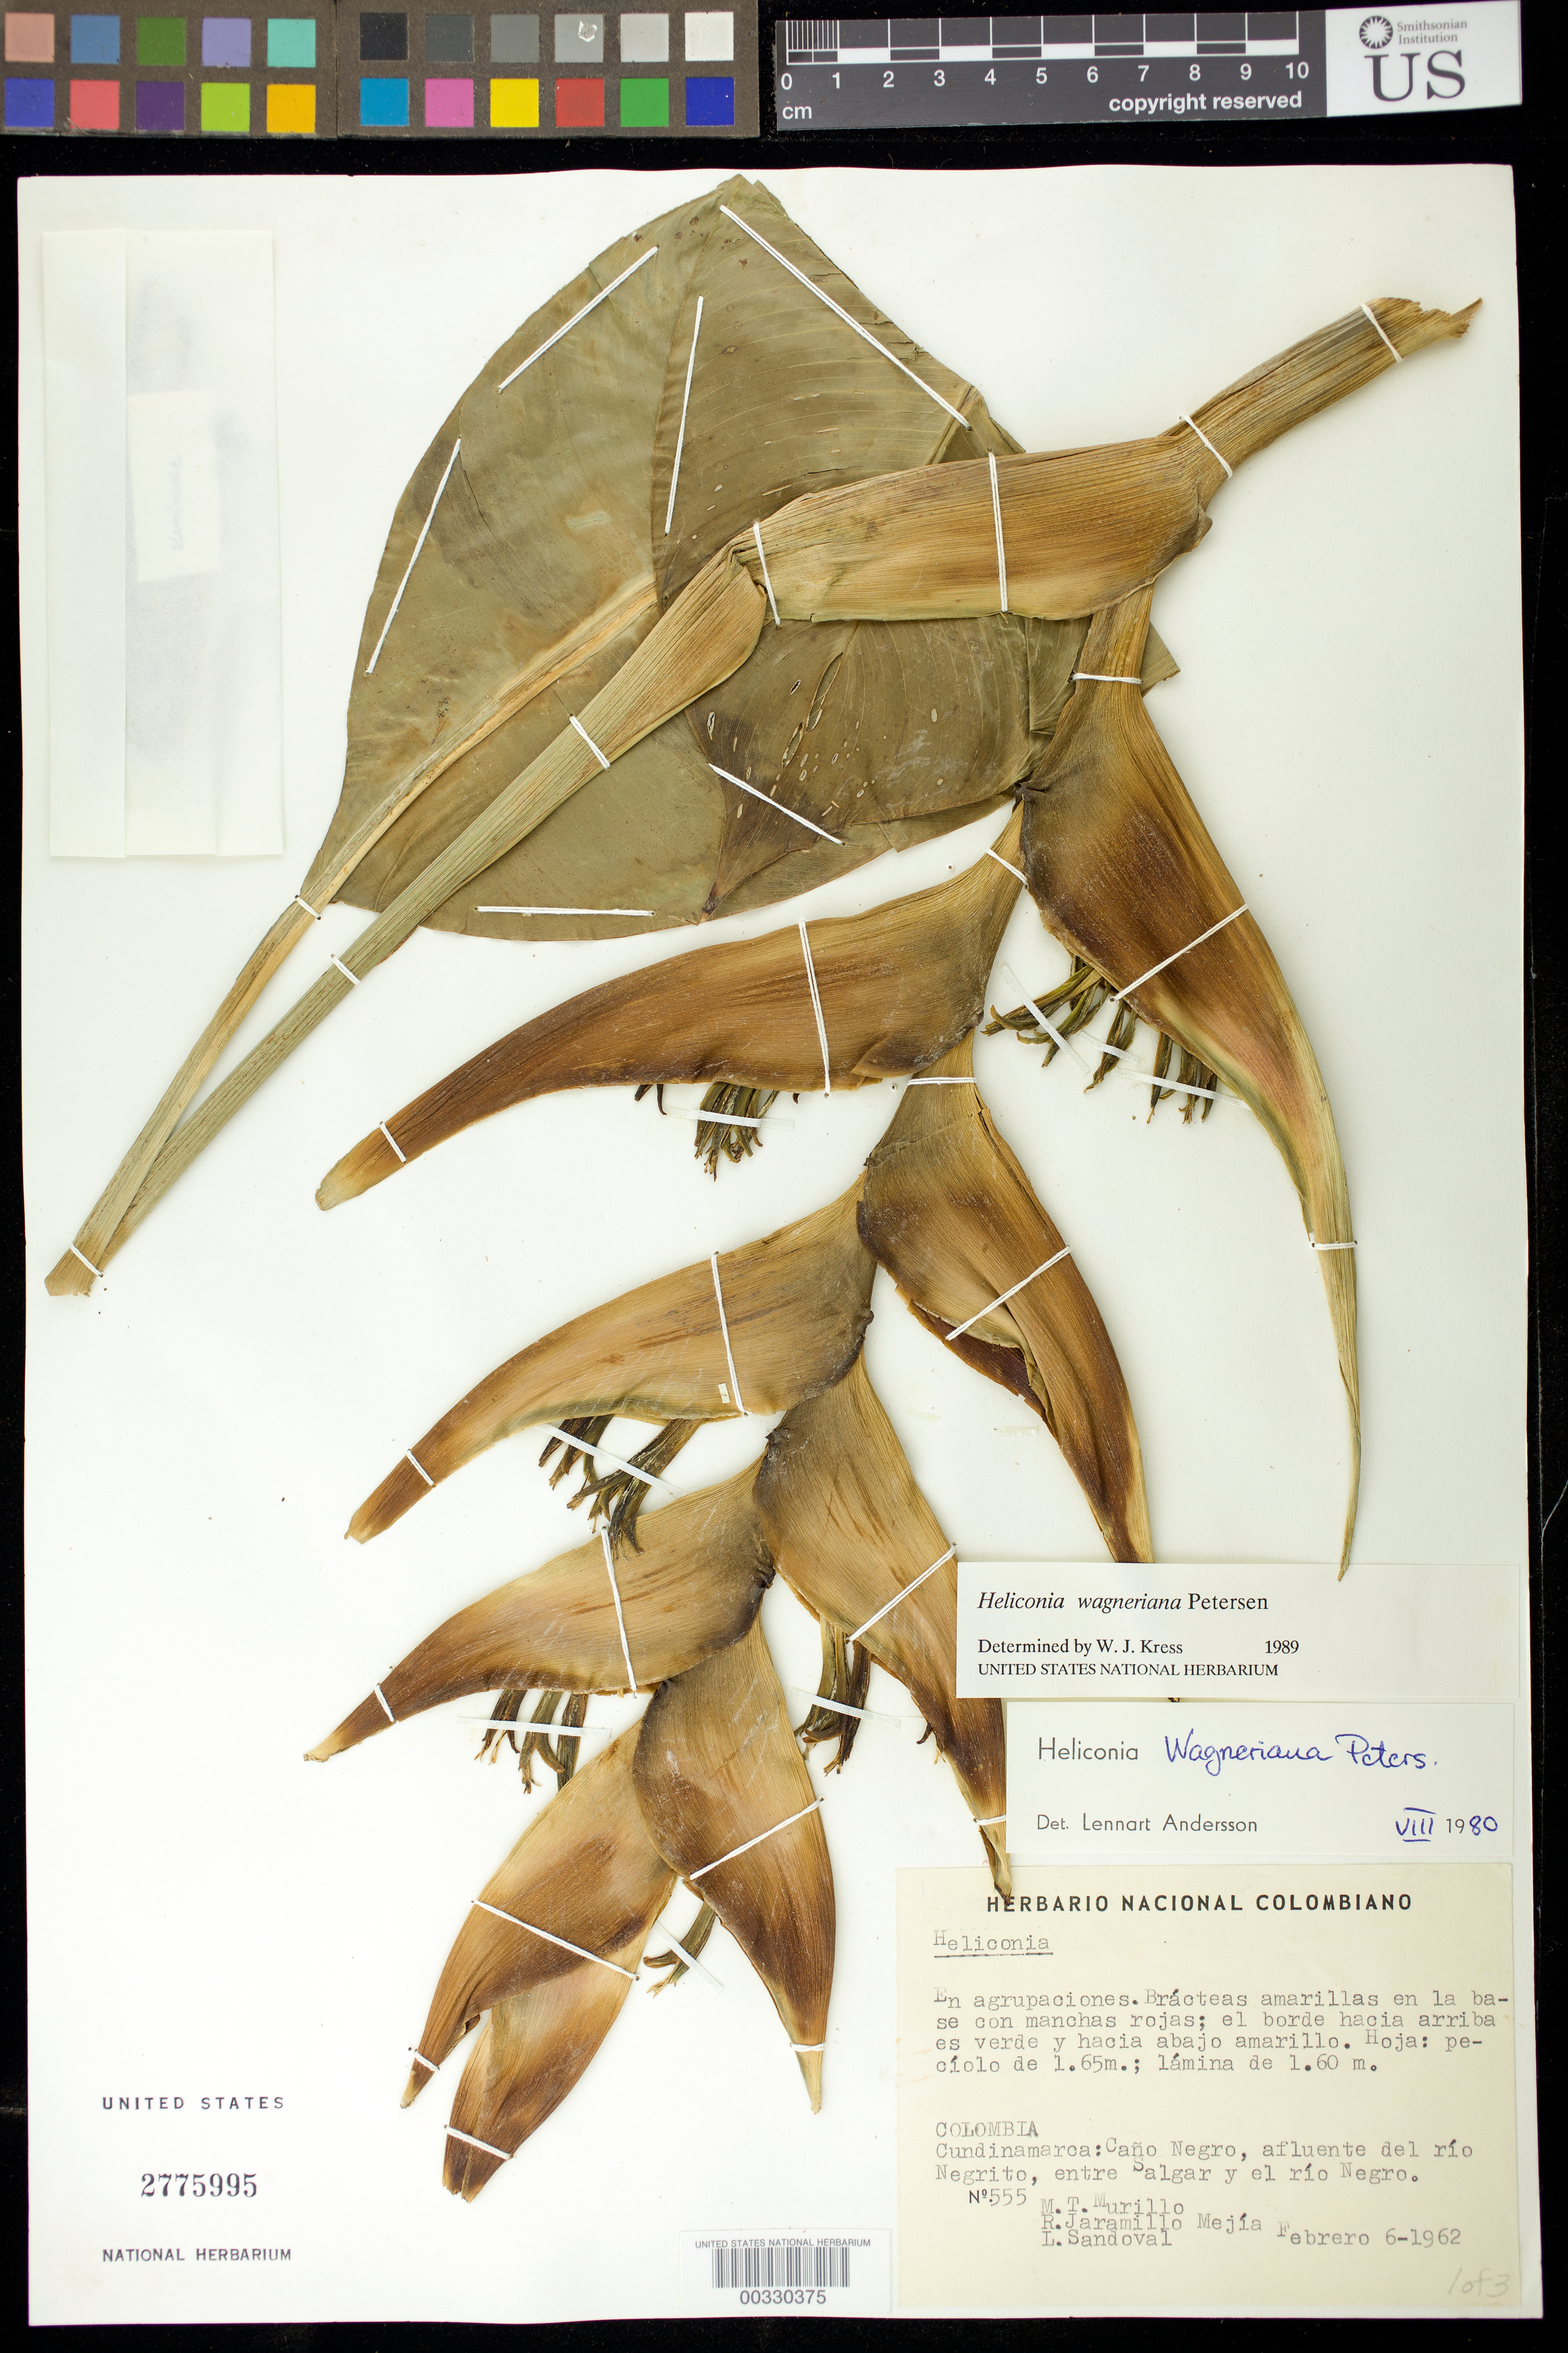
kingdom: Plantae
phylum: Tracheophyta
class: Liliopsida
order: Zingiberales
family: Heliconiaceae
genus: Heliconia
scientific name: Heliconia wagneriana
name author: Petersen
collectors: M. Murillo, R. Jaramillo M. & L. Sandoval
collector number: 555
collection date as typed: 06 Feb 1962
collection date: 1962-02-06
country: Colombia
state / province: Cundinamarca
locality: Caño Negro, tributary of Rio Nigrito, between Salgar and Rio Negro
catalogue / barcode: US 2775995